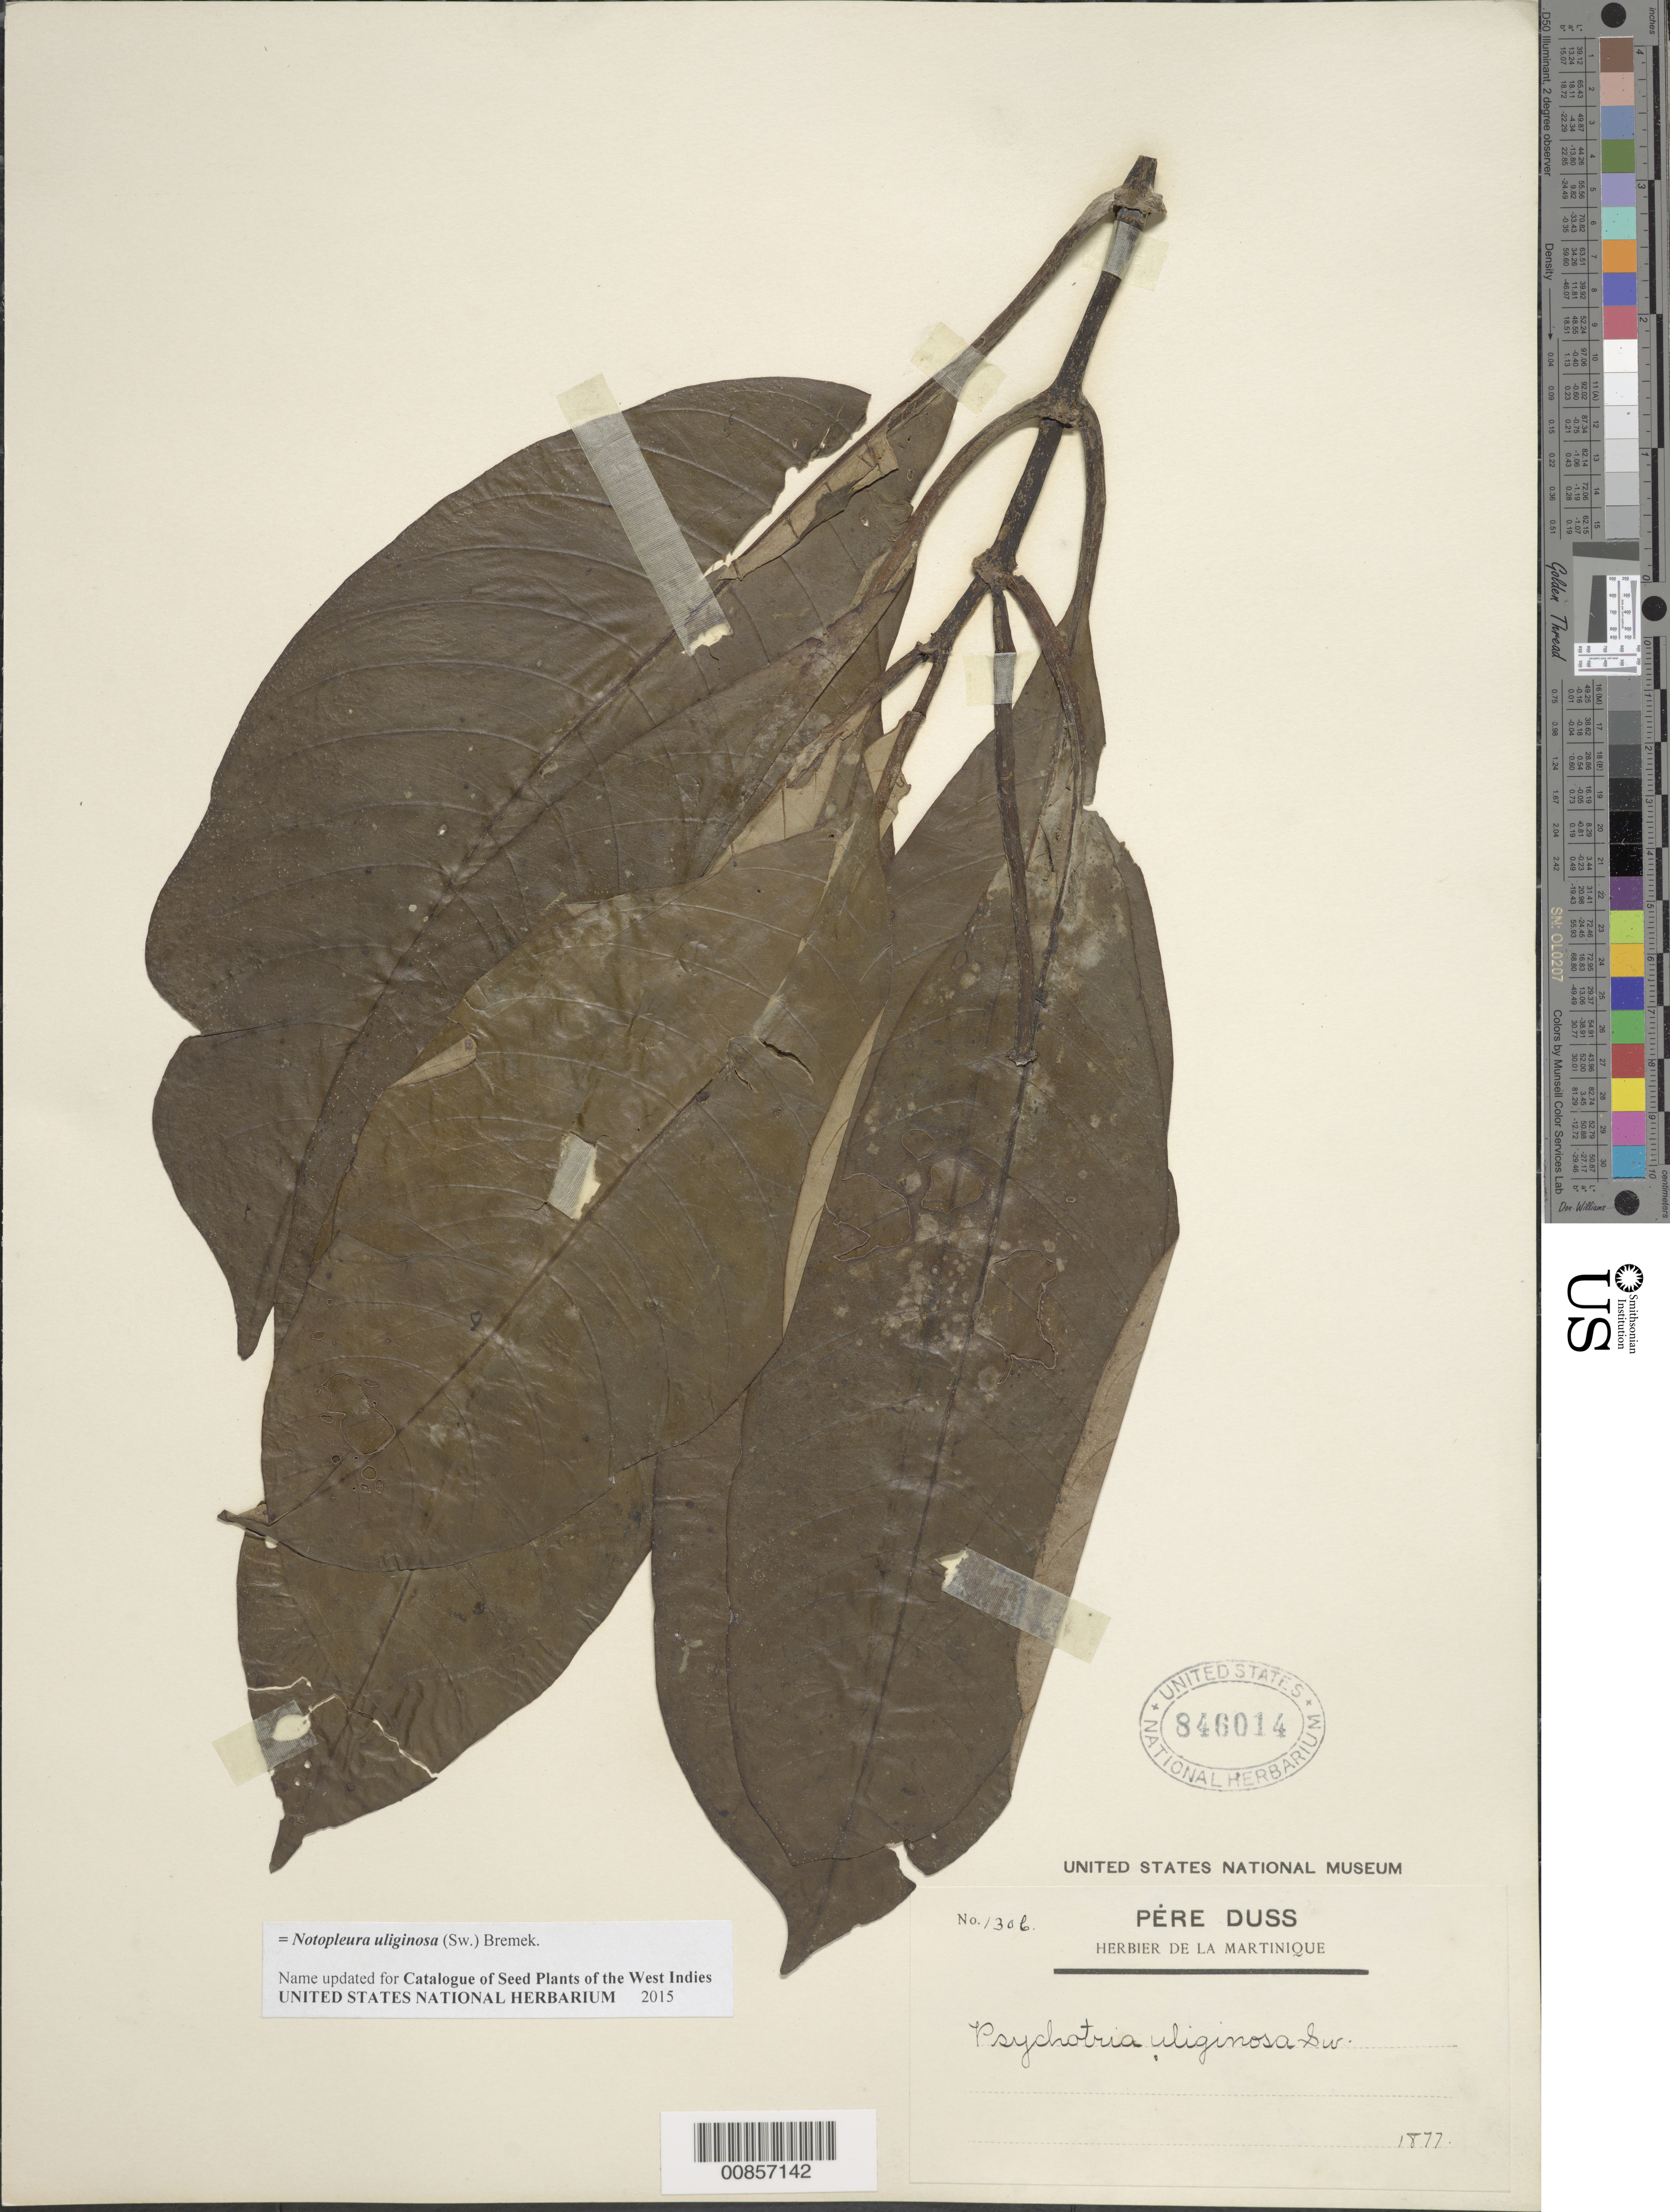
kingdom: Plantae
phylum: Tracheophyta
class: Magnoliopsida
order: Gentianales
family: Rubiaceae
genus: Notopleura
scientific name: Notopleura uliginosa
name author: (Sw.) Bremek.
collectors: Père Duss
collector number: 1306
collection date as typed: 1877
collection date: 1877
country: Martinique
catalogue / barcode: US 846014